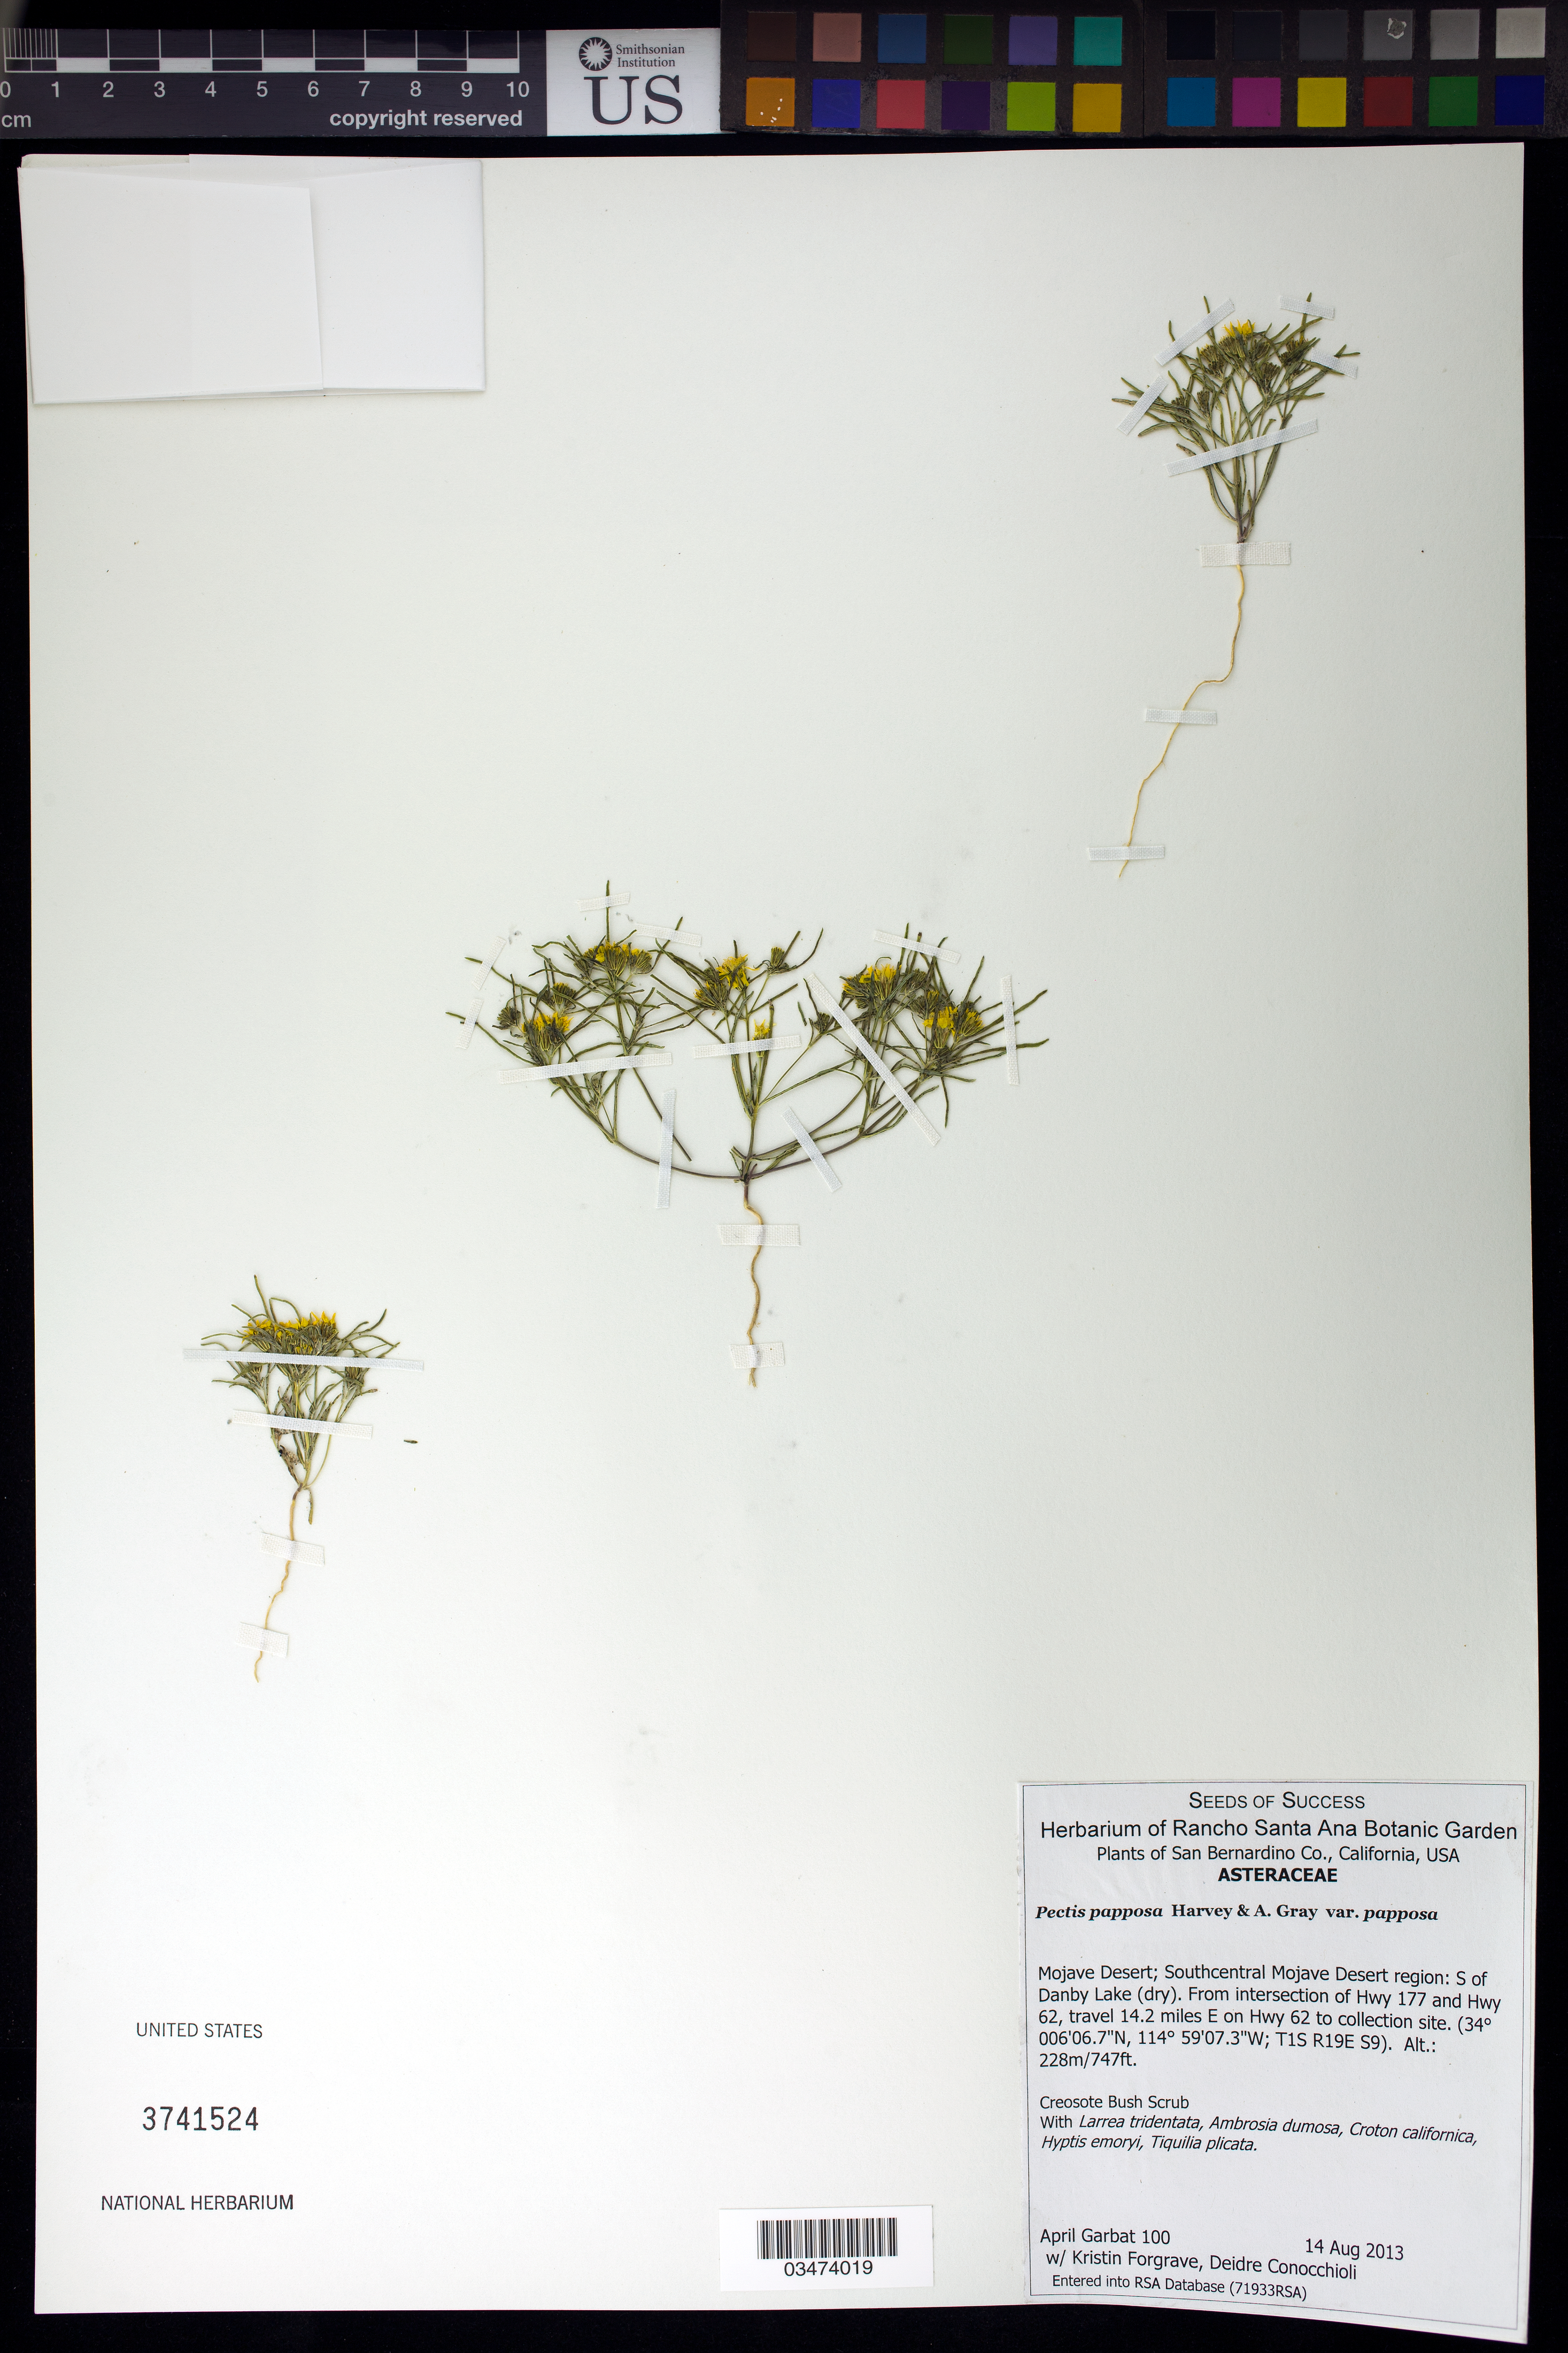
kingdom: Plantae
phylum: Tracheophyta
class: Magnoliopsida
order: Asterales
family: Asteraceae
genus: Pectis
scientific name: Pectis papposa var. papposa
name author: Harv. & A. Gray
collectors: A. Garbat, D. Conocchioli & K. Forgrave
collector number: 100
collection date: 2013-08-14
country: United States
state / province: California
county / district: San Bernardino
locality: Mojave Desert, Southcentral region, S of Danby Lake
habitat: With Larrea tridentata, Ambrosia dumosa, Croton californica, Hyptis emoryi, Tiquilla plicata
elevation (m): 228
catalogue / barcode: US 3741524